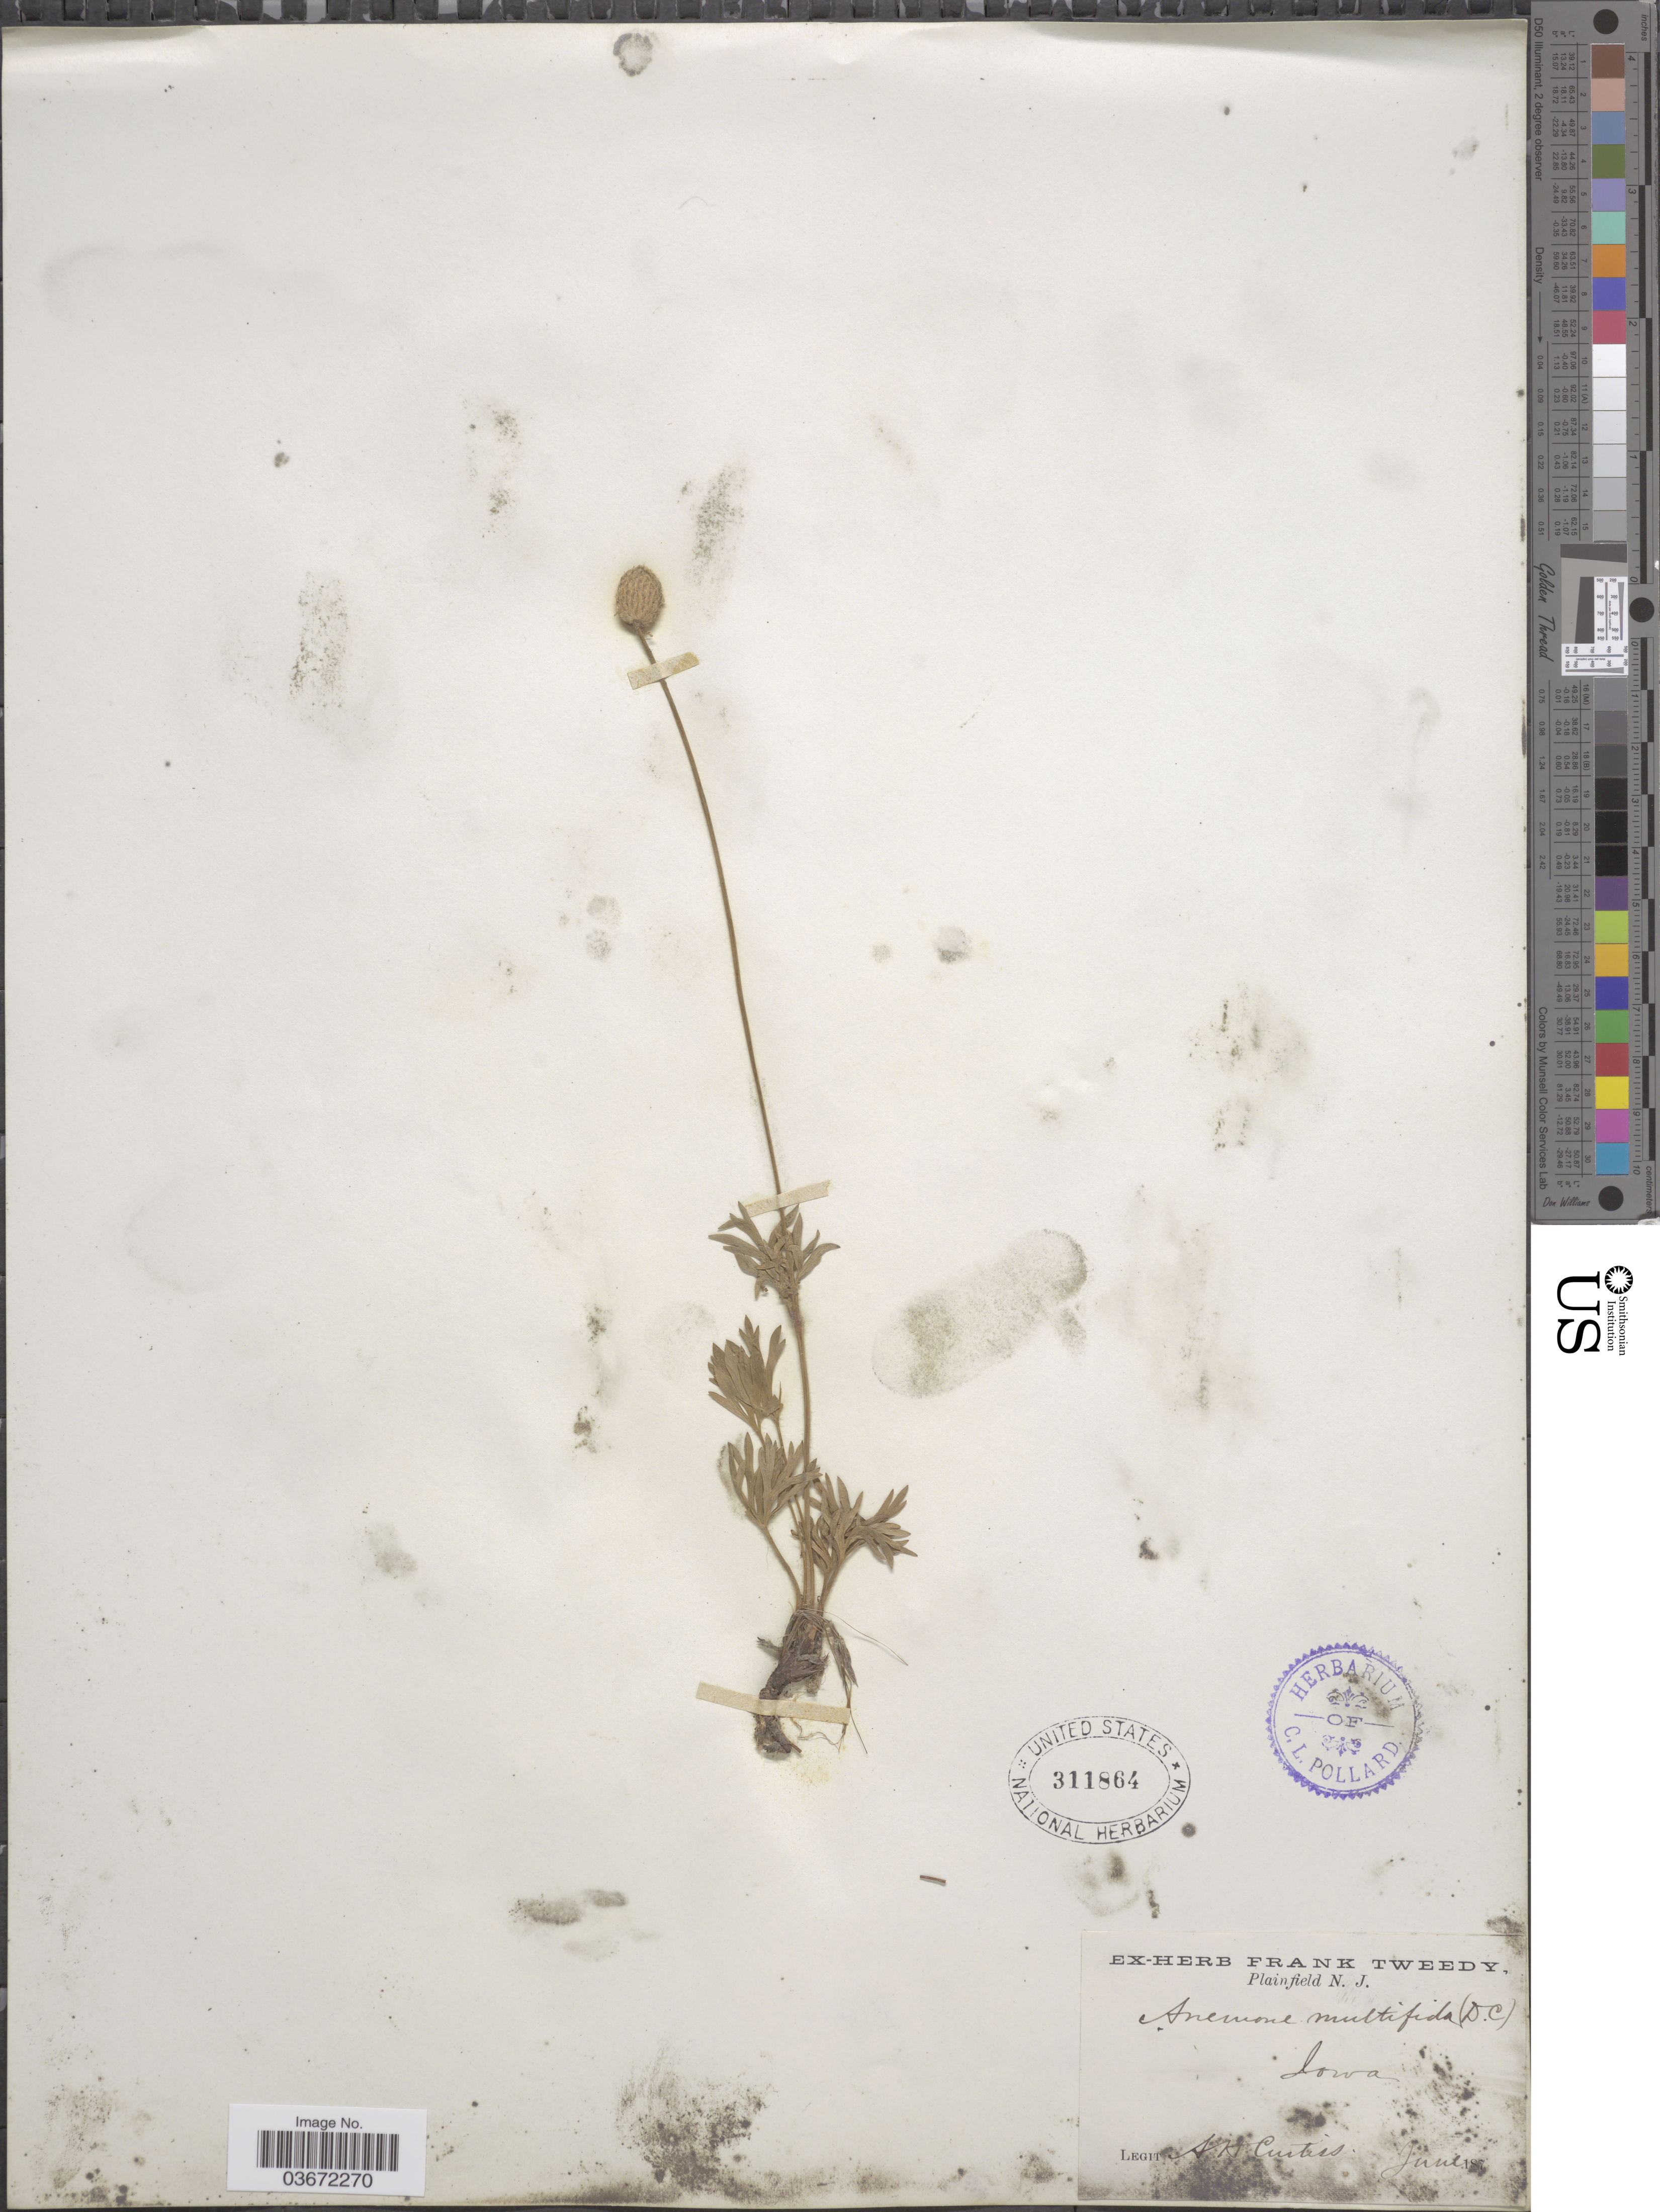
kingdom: Plantae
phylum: Tracheophyta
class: Magnoliopsida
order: Ranunculales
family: Ranunculaceae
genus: Anemone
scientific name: Anemone globosa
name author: (Torr. & A. Gray) Nutt. ex A. Heller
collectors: A. H. Curtiss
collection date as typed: June 187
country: United States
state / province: Iowa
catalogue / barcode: US 311864